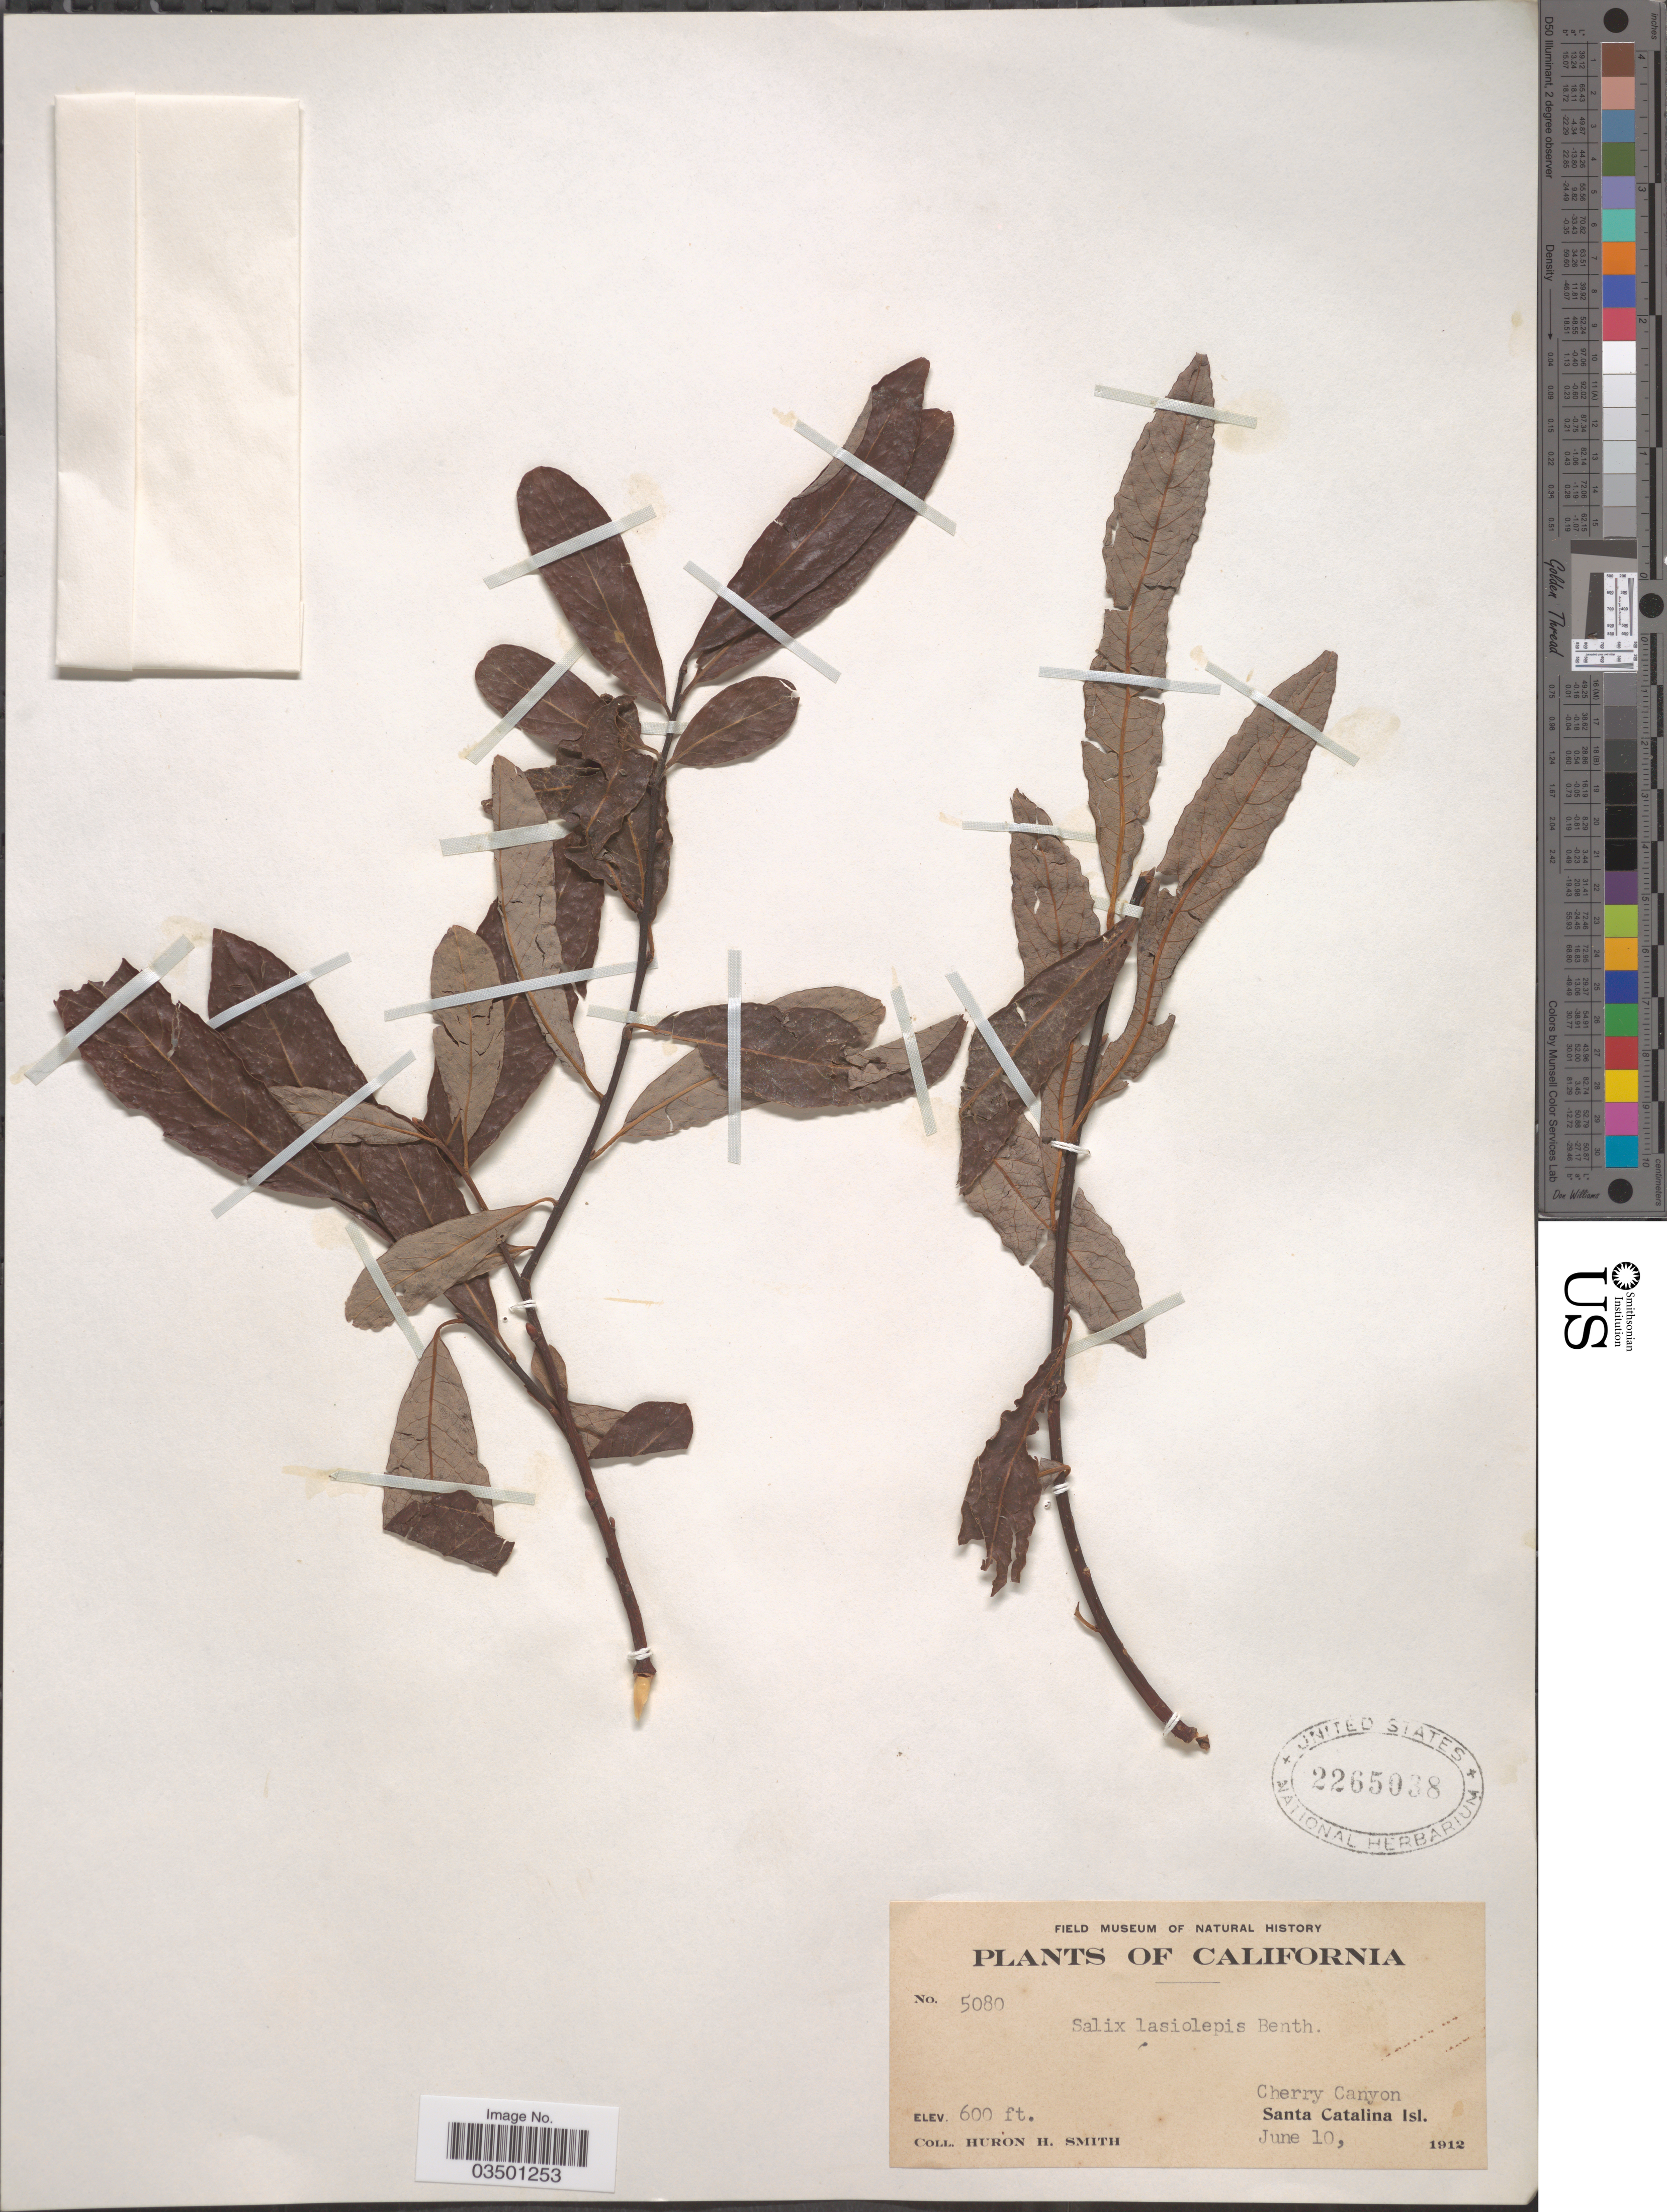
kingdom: Plantae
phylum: Tracheophyta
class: Magnoliopsida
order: Malpighiales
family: Salicaceae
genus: Salix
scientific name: Salix lasiolepis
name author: Benth.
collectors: Huron H. Smith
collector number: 5080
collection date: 1912-06-10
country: United States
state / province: California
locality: Cherry Canyon. Santa Catalina Isl.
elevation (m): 183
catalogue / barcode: US 2265038